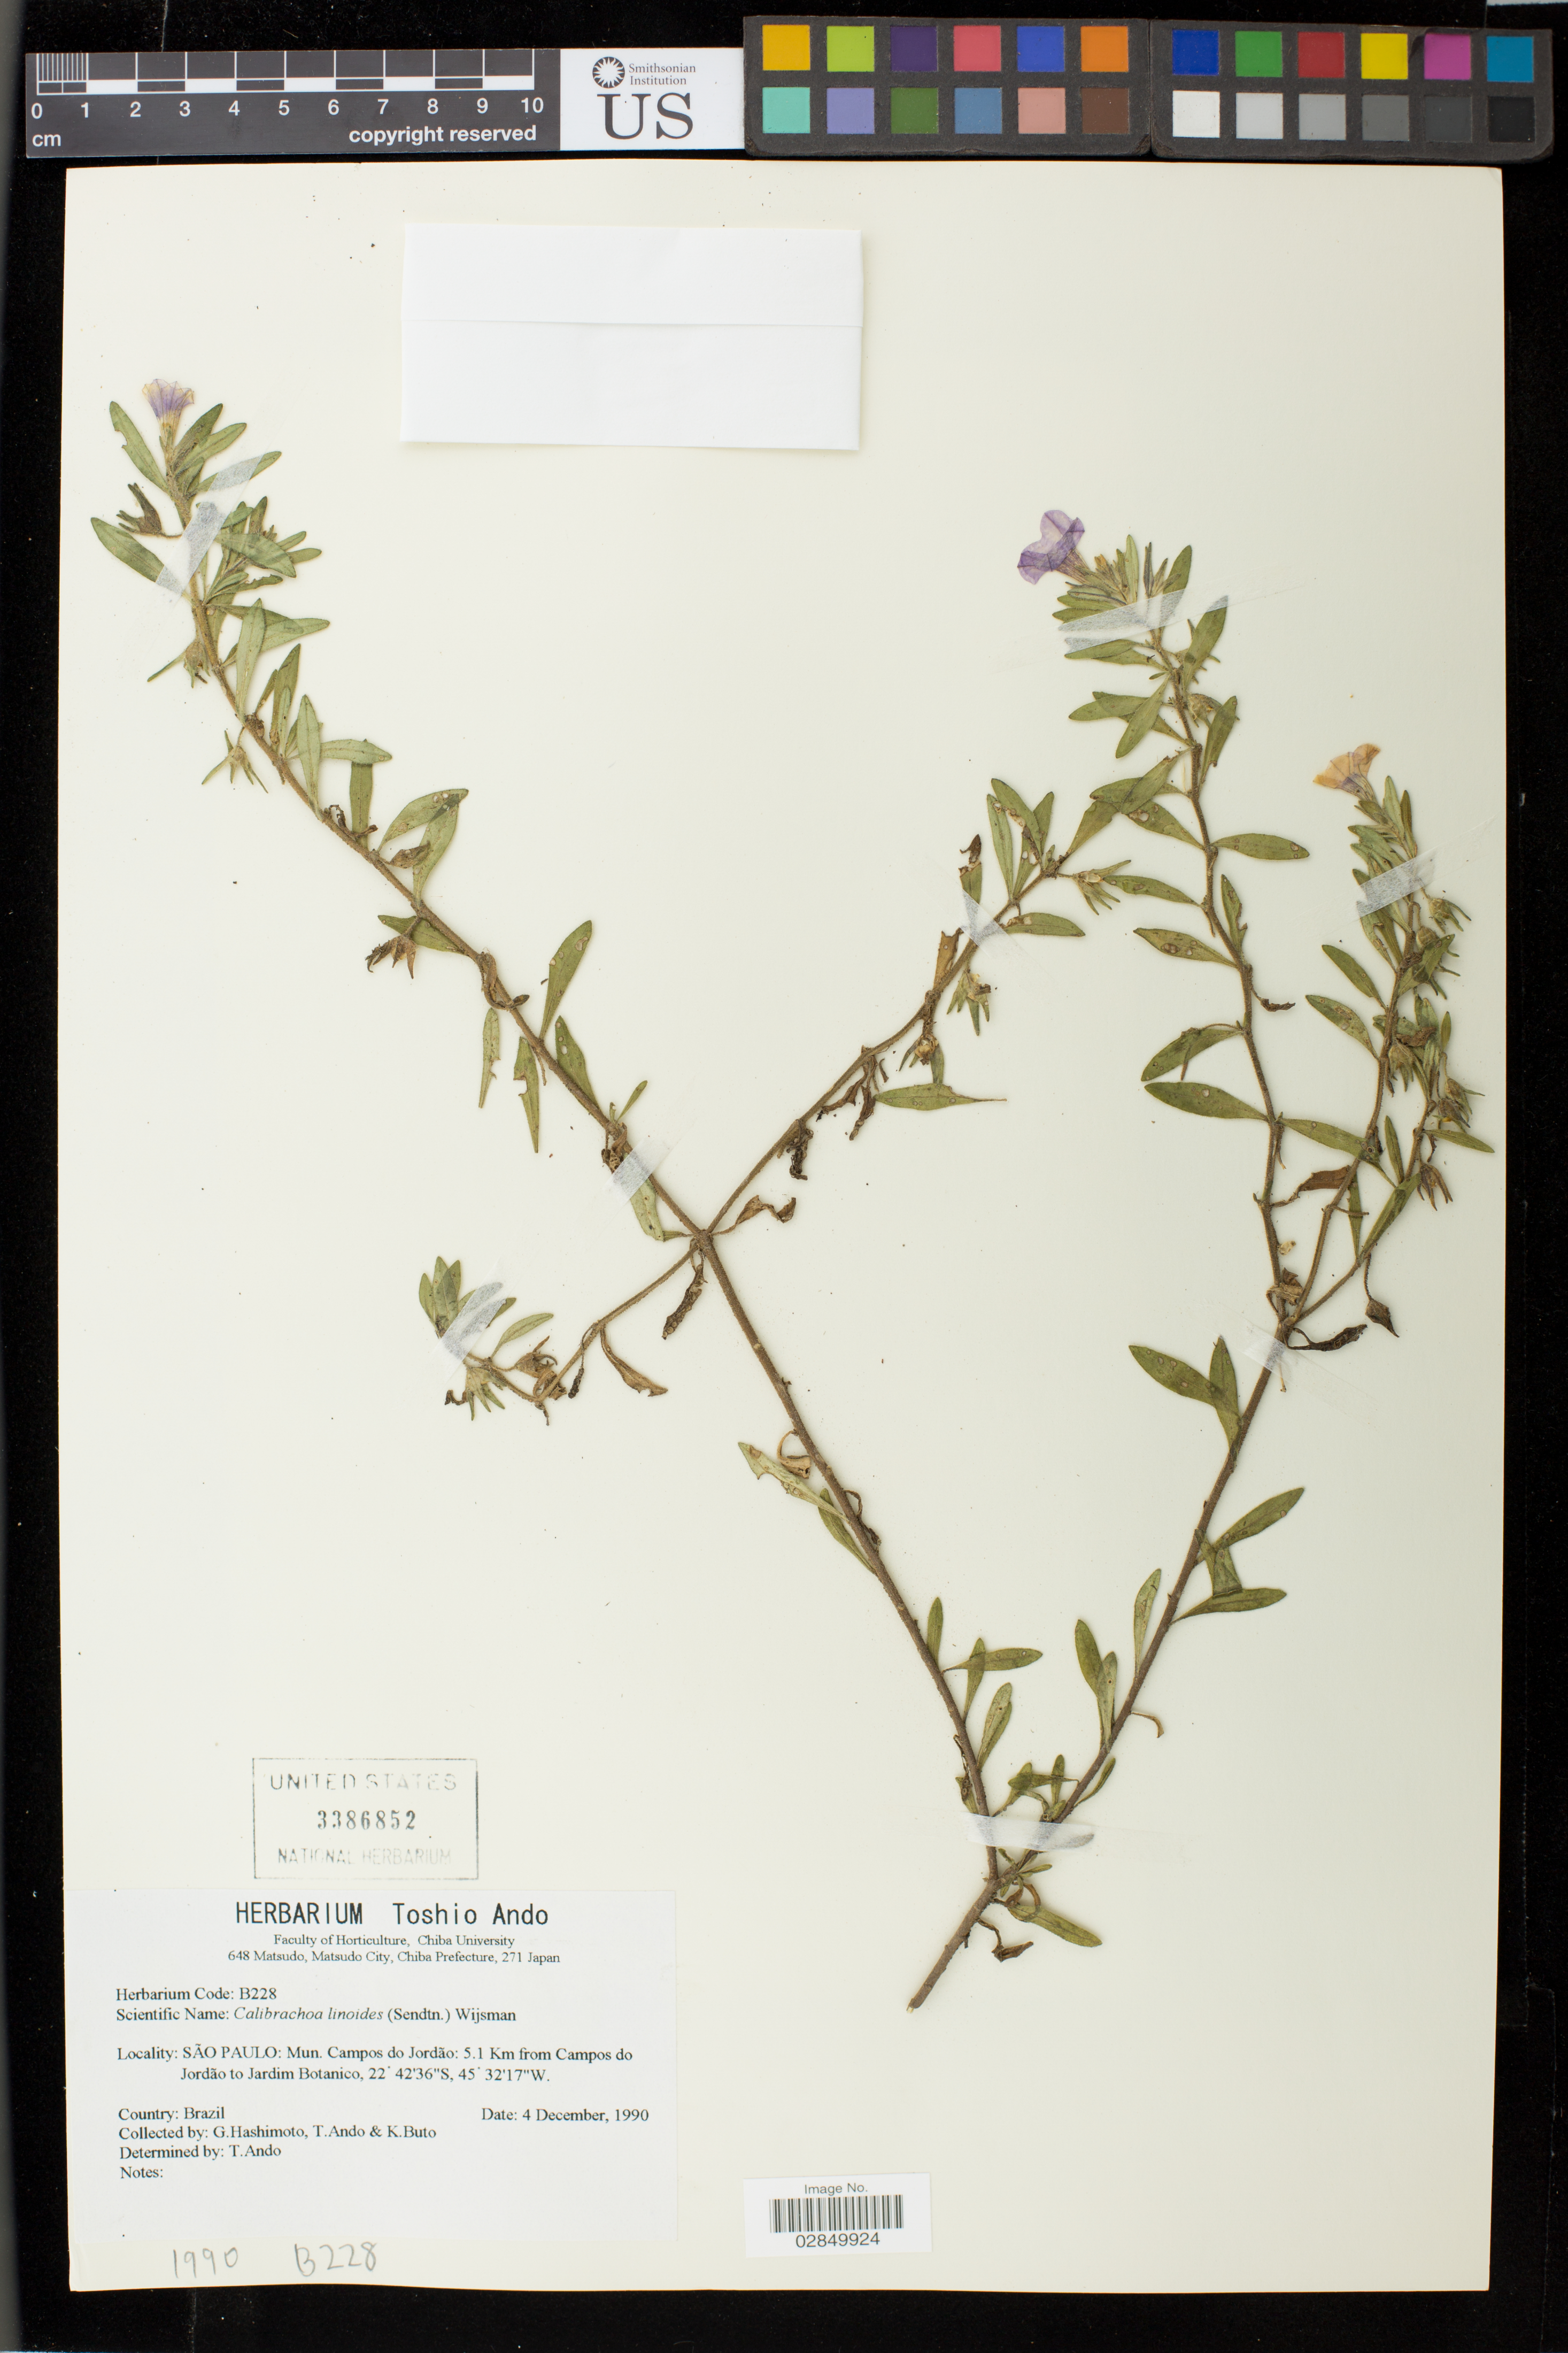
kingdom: Plantae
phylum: Tracheophyta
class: Magnoliopsida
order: Solanales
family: Solanaceae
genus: Calibrachoa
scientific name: Calibrachoa linoides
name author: (Sendtn.) Wijsman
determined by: Ando, T.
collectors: G. Hashimoto, T. Ando & K. Buto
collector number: B228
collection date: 1990-12-04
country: Brazil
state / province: São Paulo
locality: Mun. Campos do Jordao: 5.1 Km from Campos do Jordao to Jardim Botanico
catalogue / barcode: US 3386852